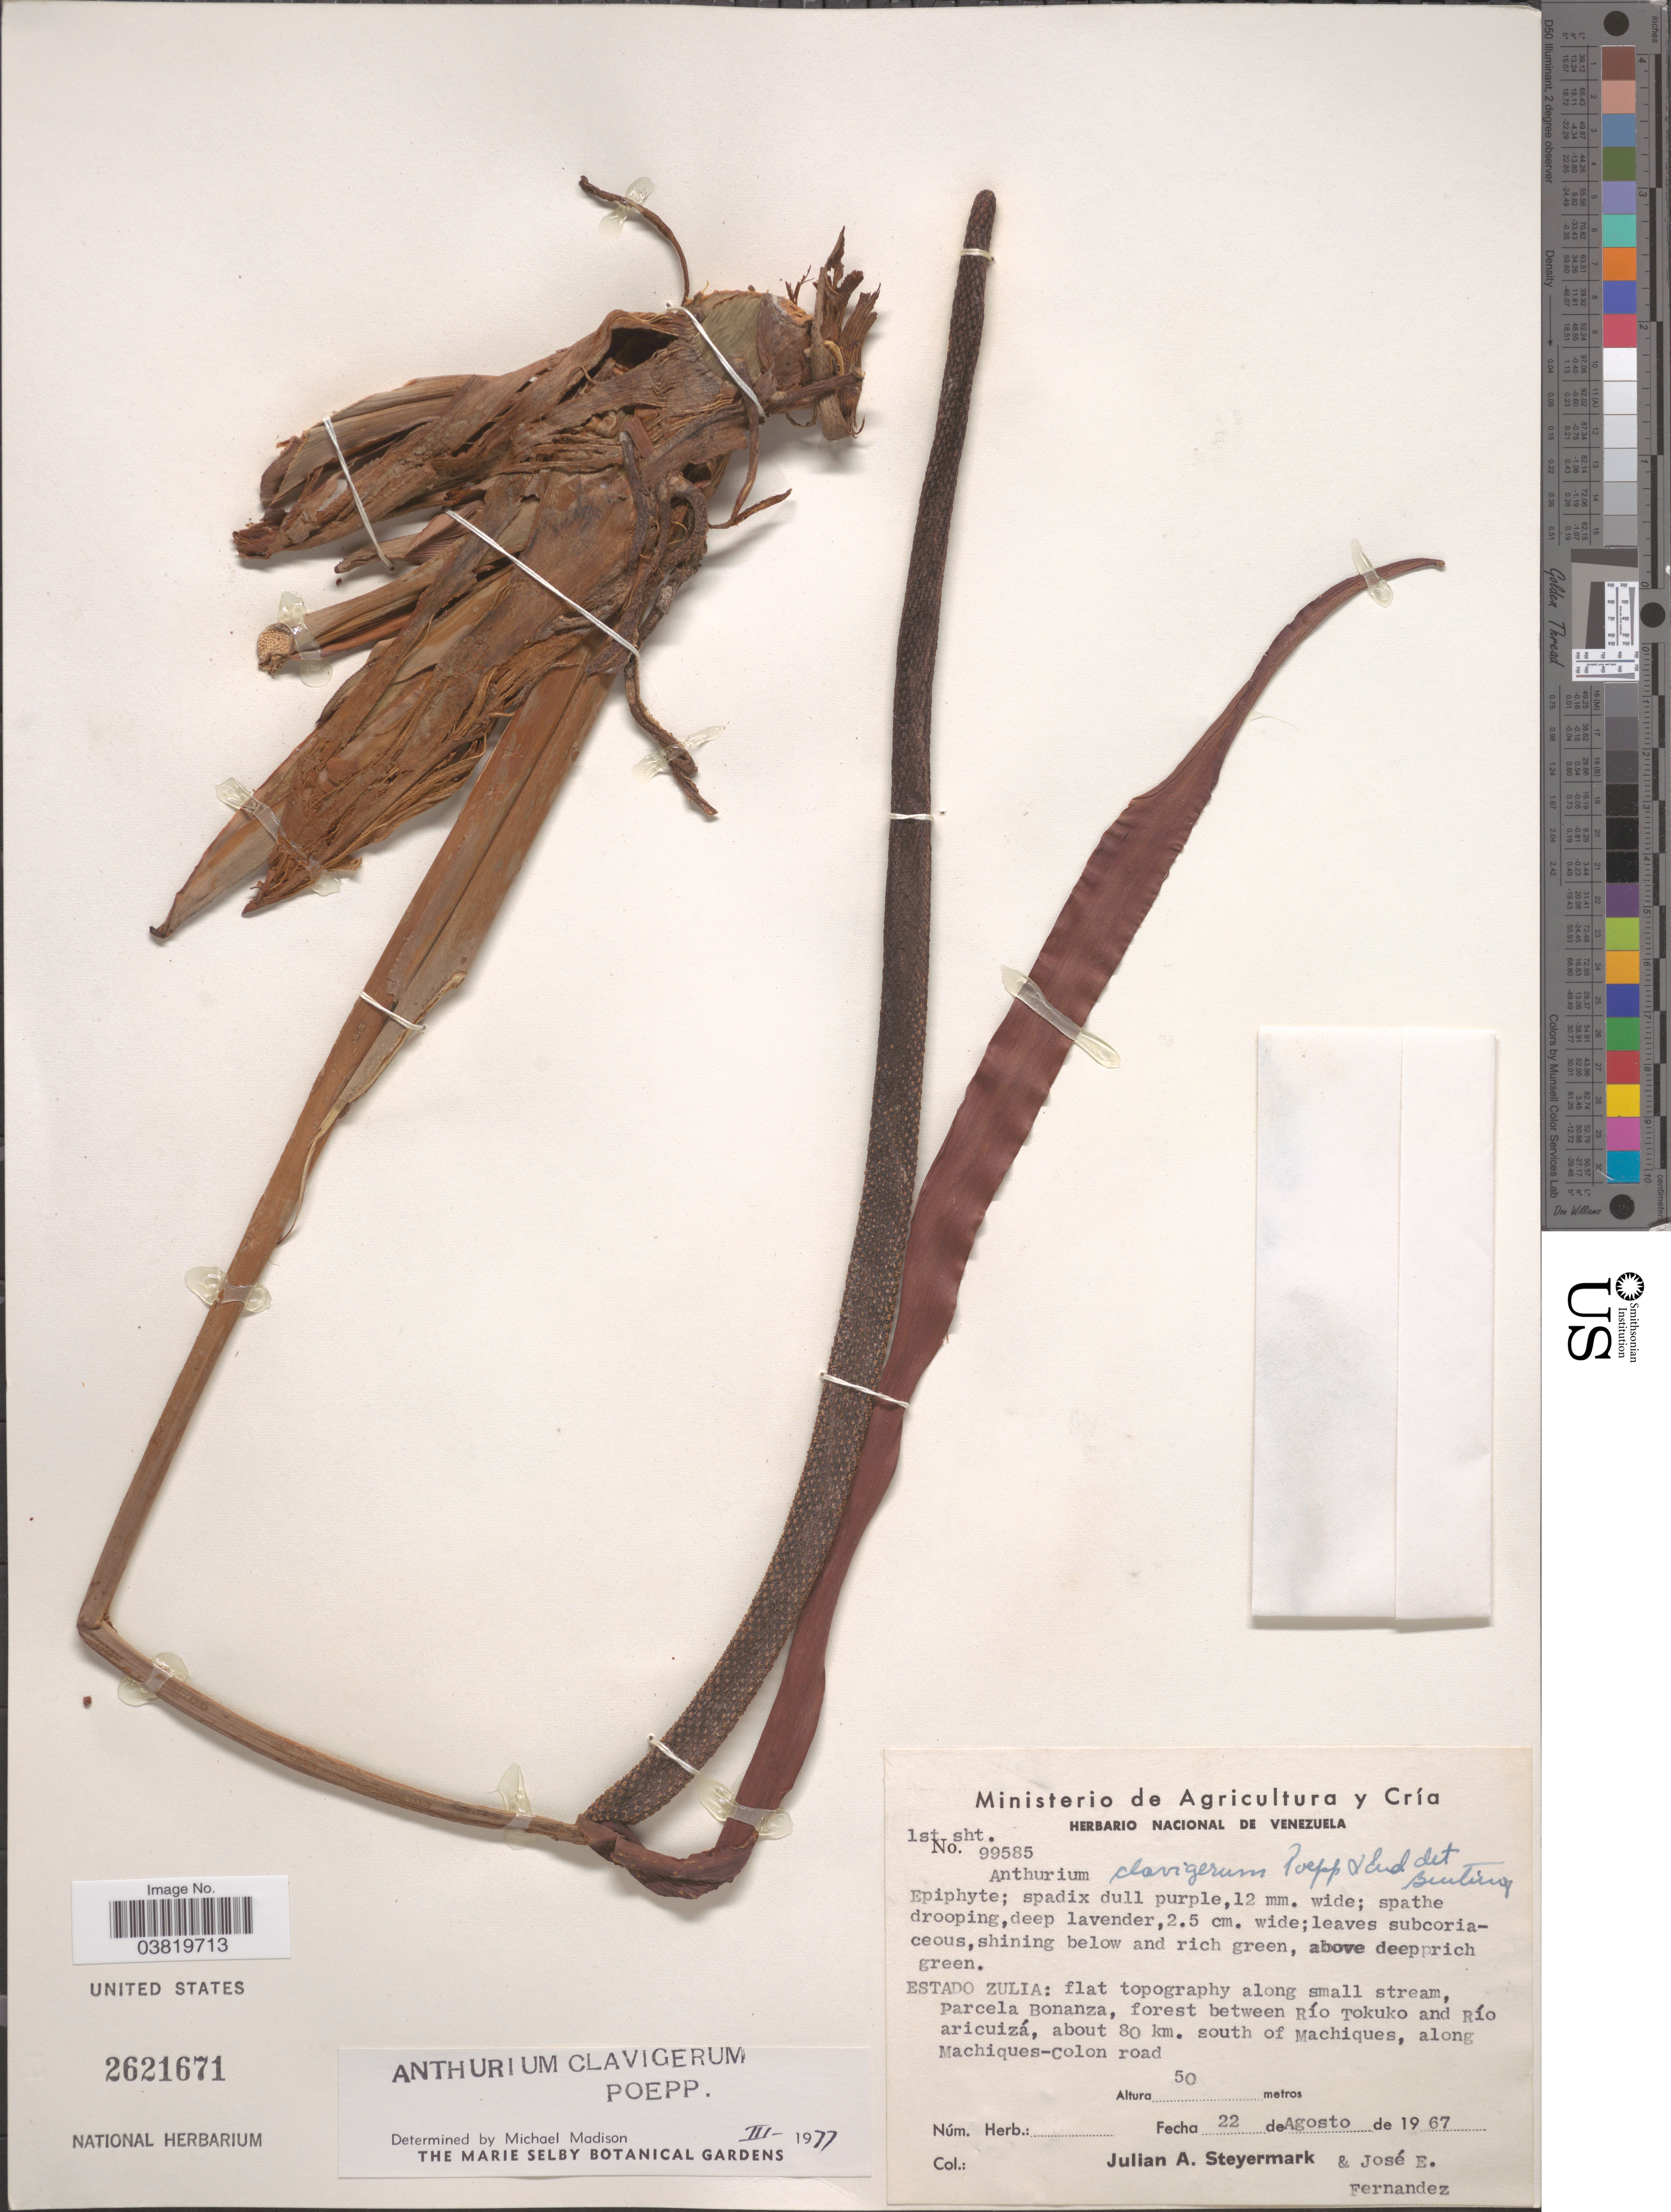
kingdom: Plantae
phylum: Tracheophyta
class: Liliopsida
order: Alismatales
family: Araceae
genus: Anthurium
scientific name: Anthurium clavigerum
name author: Poepp. & Endl.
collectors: J. Steyermark & J. Fernández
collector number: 99585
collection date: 1967-08-22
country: Venezuela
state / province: Zulia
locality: Flat topography along small stream, Parcela Bonanza, forest between Río Tokuko and Río aricuizá, about 80 km. south of Machiques, along Machiques-Colon road.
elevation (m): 50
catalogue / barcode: US 2621671